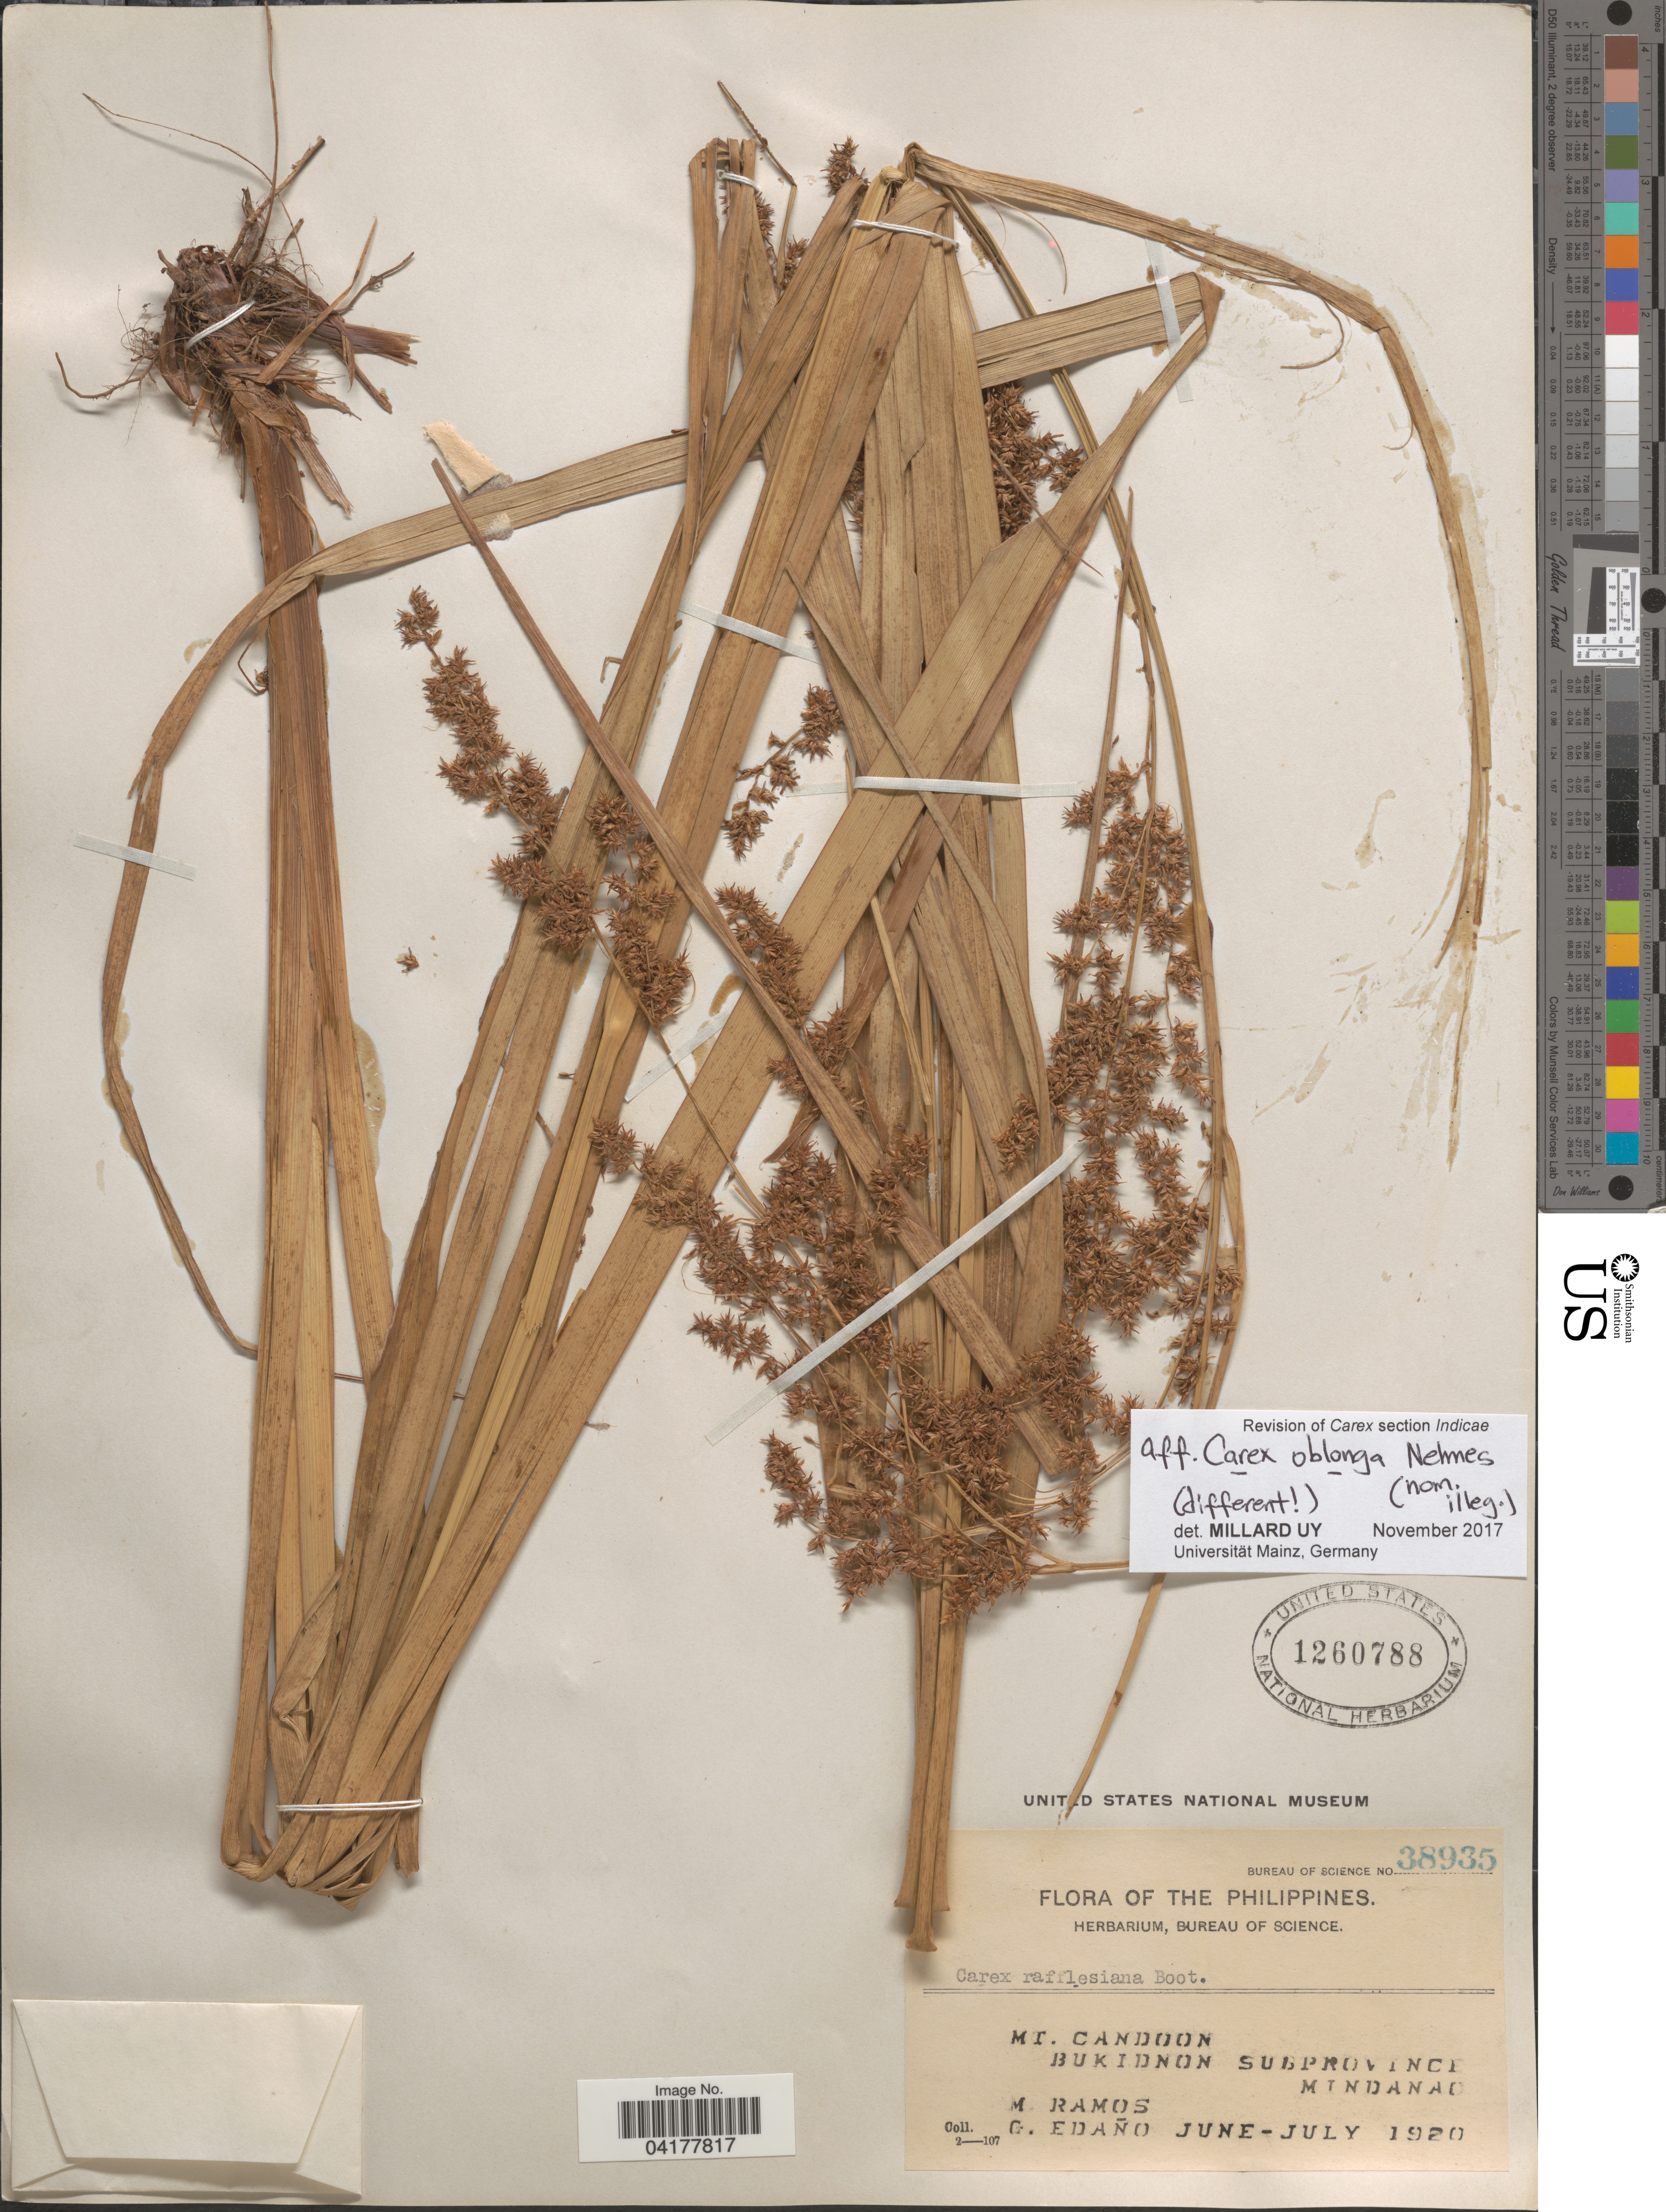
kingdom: Plantae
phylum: Tracheophyta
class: Liliopsida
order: Poales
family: Cyperaceae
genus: Carex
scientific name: Carex rafflesiana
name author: Boott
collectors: M. Ramos & G. Edaño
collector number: Bureau of Science 38935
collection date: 1920-06/1920-07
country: Philippines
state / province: Northern Mindanao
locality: Mt. Candoon. Bukidnon Subprovince. Mindanao.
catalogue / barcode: US 1260788